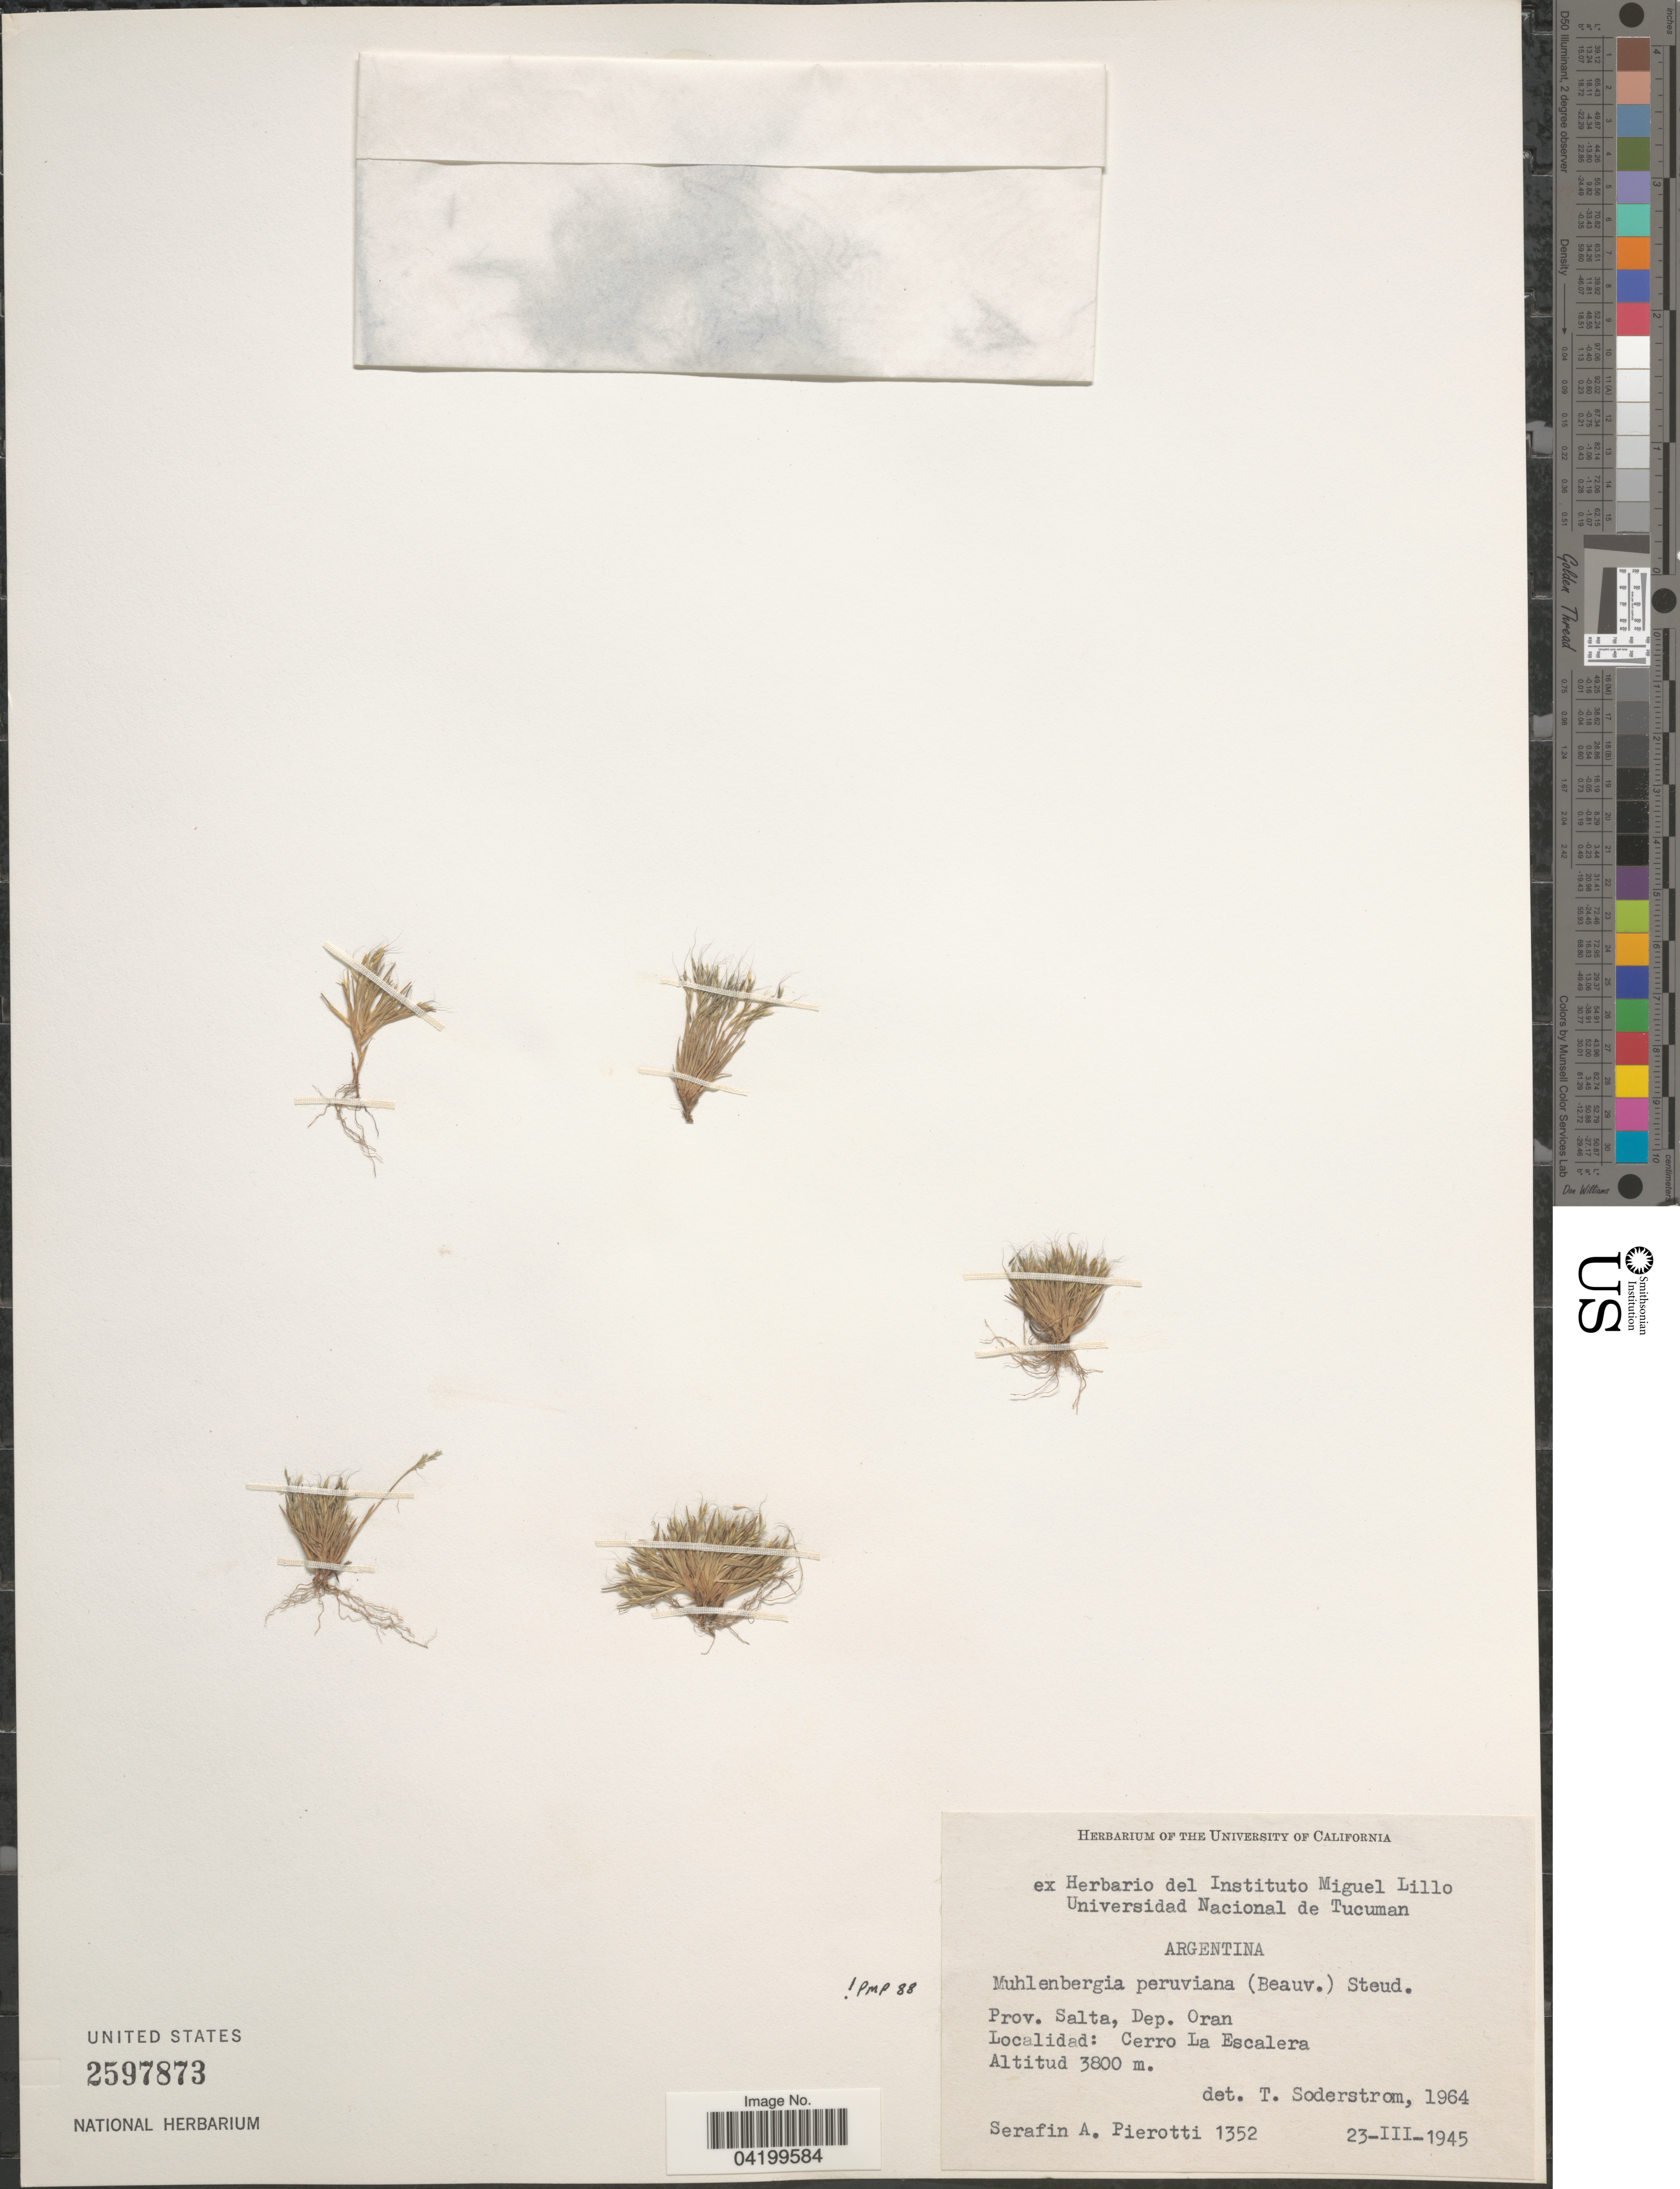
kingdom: Plantae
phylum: Tracheophyta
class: Liliopsida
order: Poales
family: Poaceae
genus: Muhlenbergia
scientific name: Muhlenbergia peruviana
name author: (P. Beauv.) Steud.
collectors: S. A. Pierotti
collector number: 1352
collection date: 1945-03-23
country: Argentina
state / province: Salta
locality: Dep. Oran. Cerro La Escalera.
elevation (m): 3800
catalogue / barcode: US 2597873